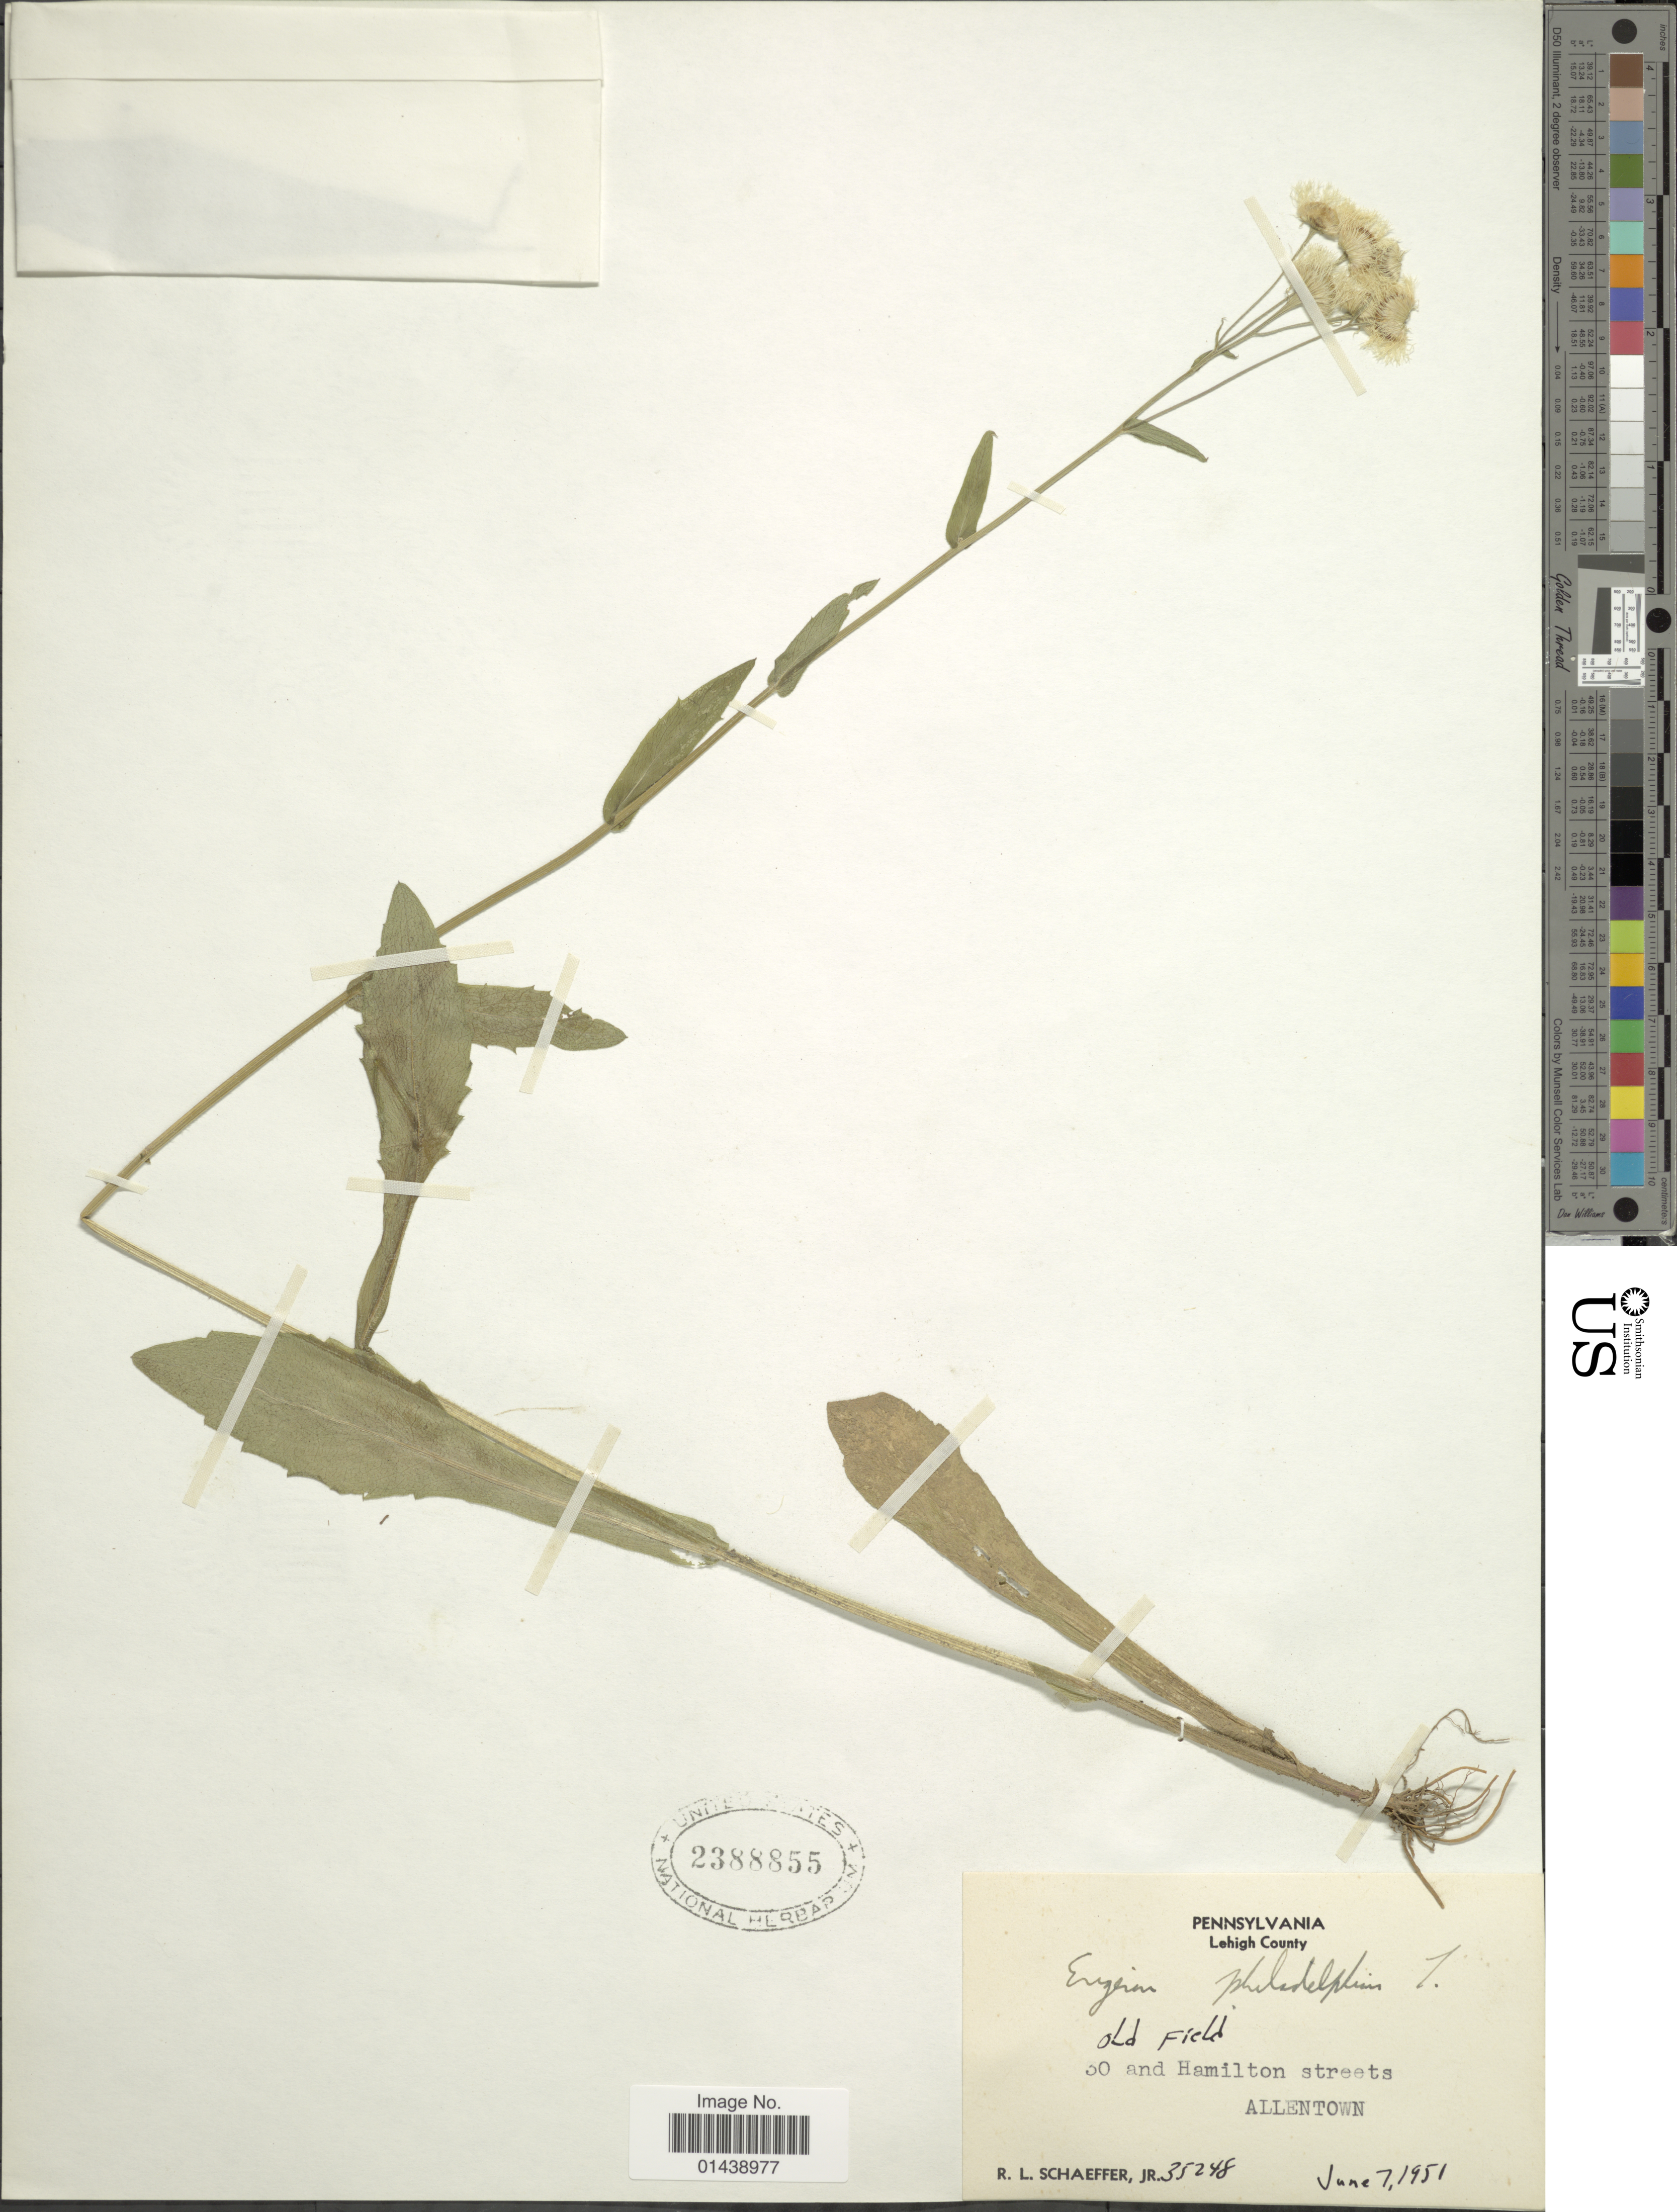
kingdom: Plantae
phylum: Tracheophyta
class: Magnoliopsida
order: Asterales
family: Asteraceae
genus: Erigeron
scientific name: Erigeron philadelphicus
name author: L.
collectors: R. L. Schaeffer Jr.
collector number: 35248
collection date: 1951-06-07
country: United States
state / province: Pennsylvania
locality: Lehigh County. 30 and Hamilton streets. Allentown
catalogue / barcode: US 2388855